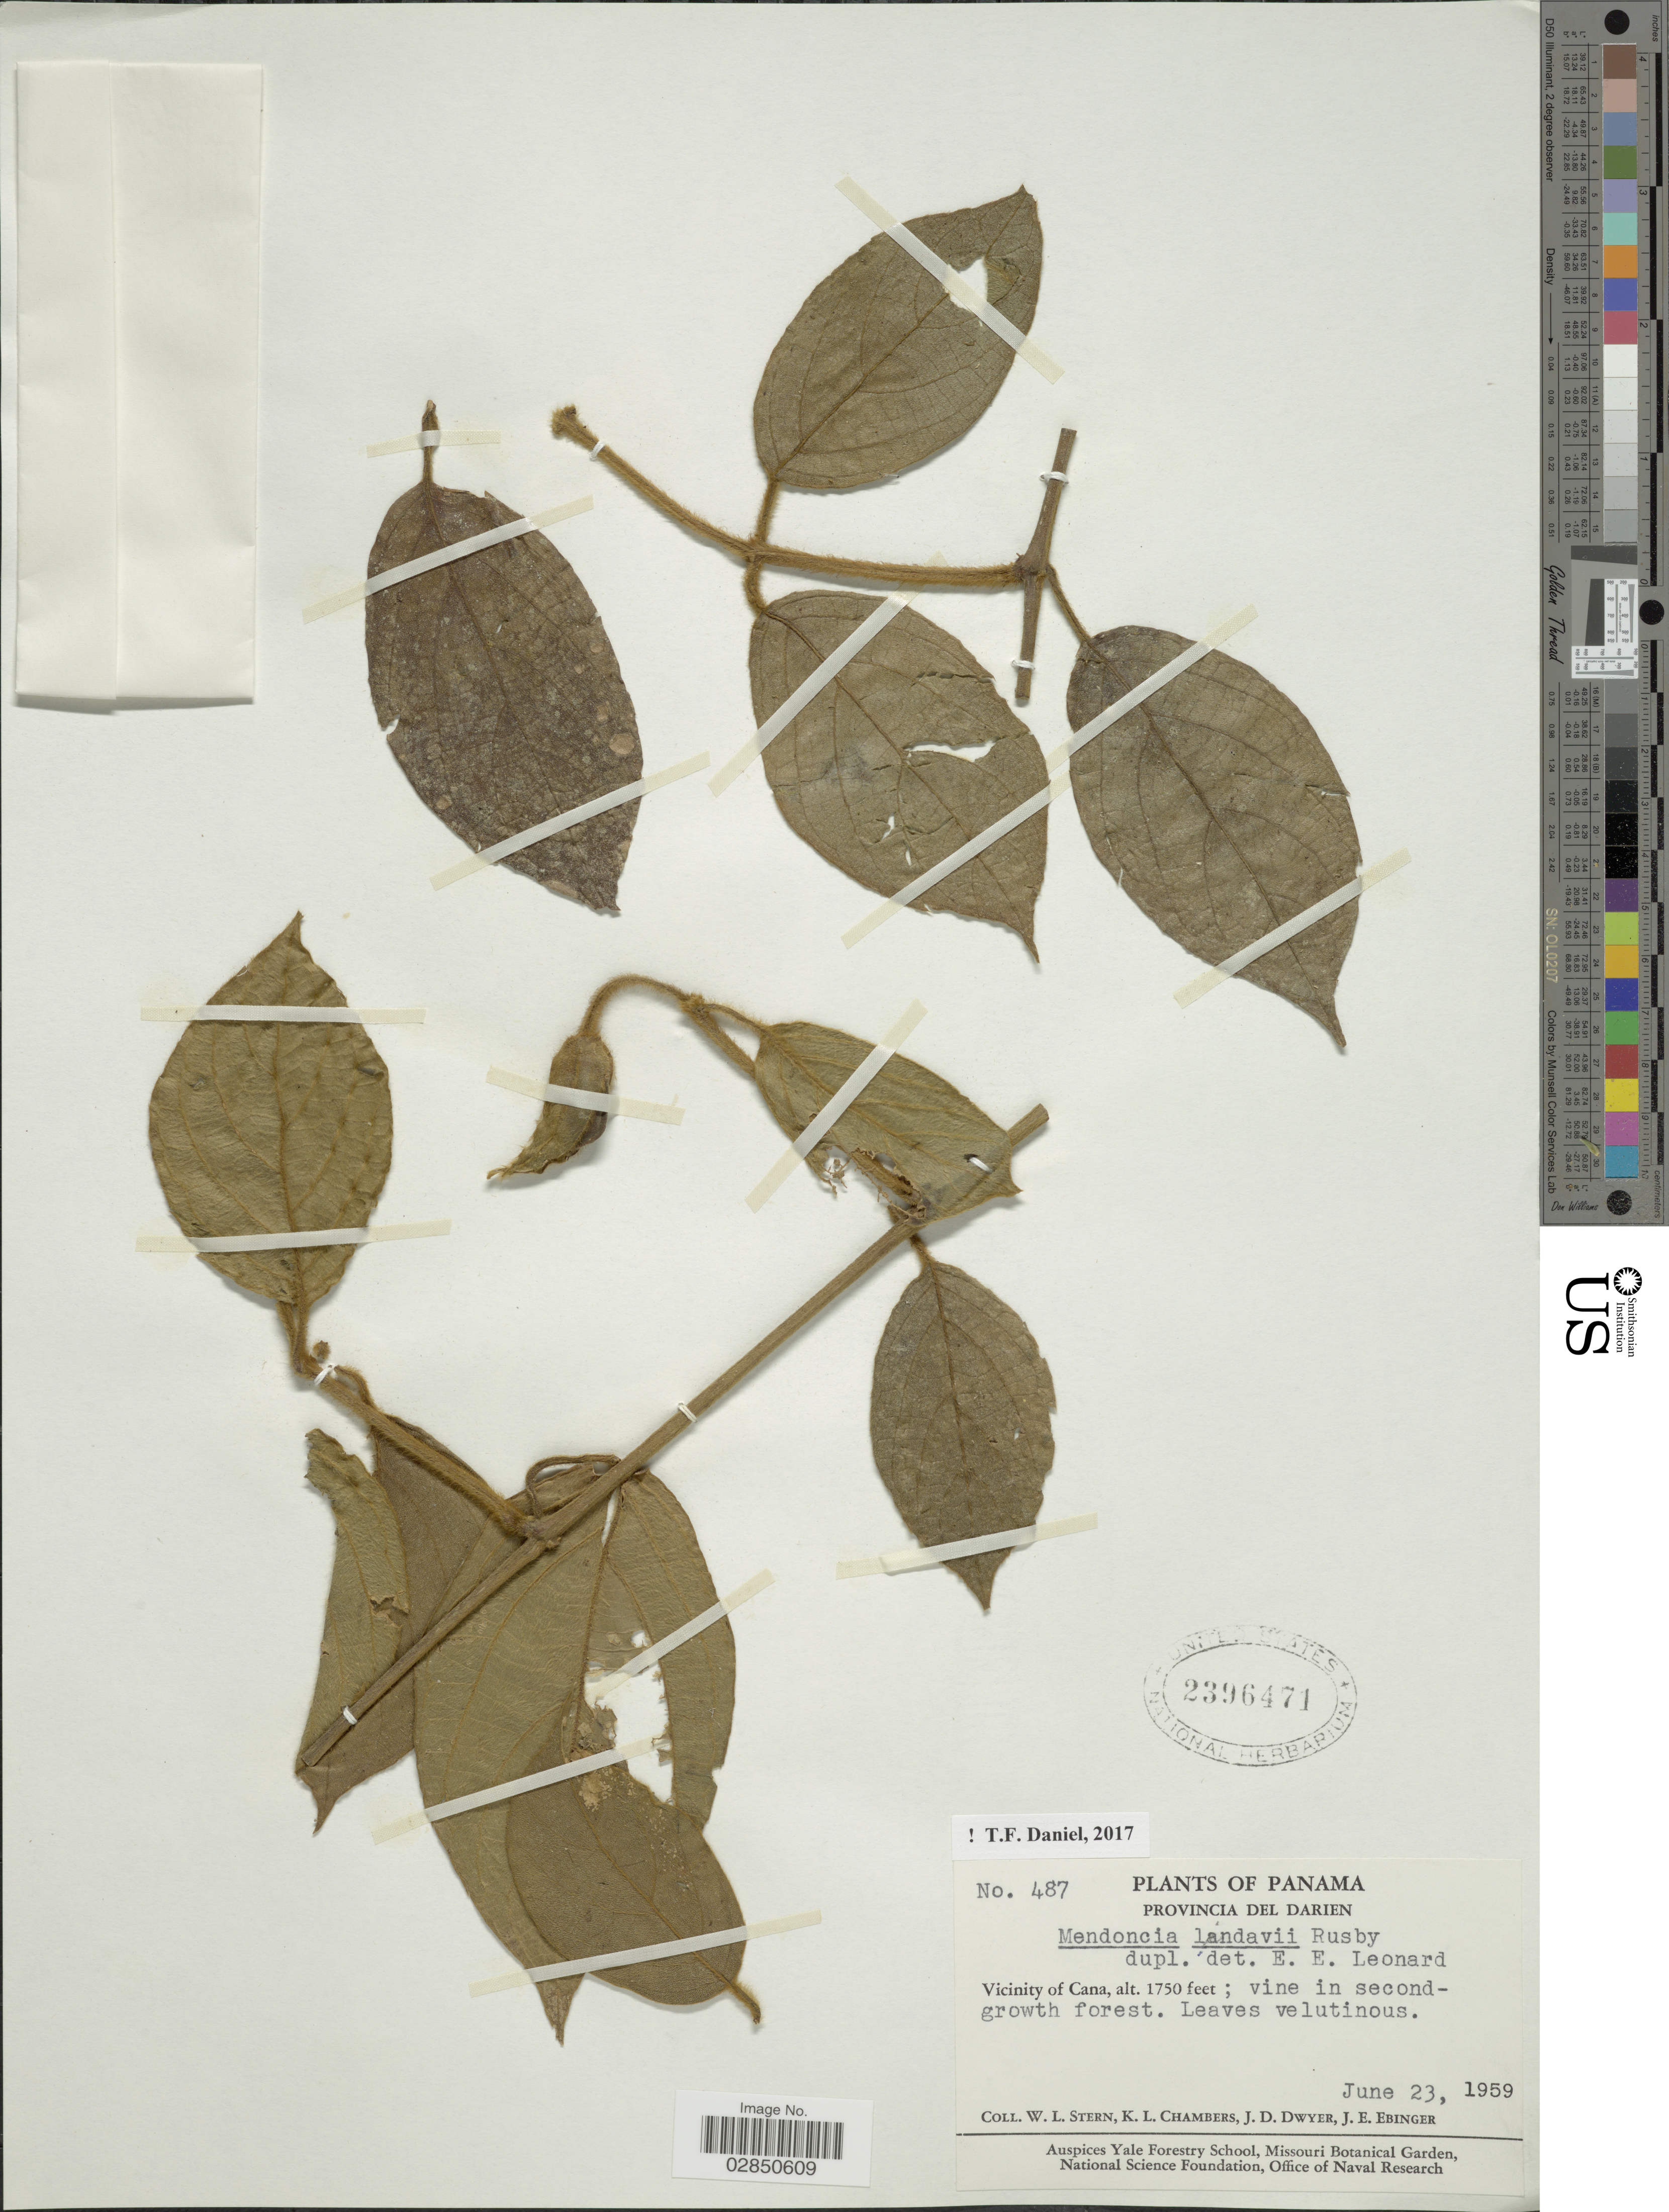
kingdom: Plantae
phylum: Tracheophyta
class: Magnoliopsida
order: Lamiales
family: Acanthaceae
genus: Mendoncia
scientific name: Mendoncia lindavii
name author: Rusby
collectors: W. L. Stern, K. Chambers, J. D. Dwyer & J. Ebinger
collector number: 487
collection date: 1959-03-23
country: Panama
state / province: Darién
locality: Provincia Del Darien, Vicinity of Cana.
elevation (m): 533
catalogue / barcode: US 2396471